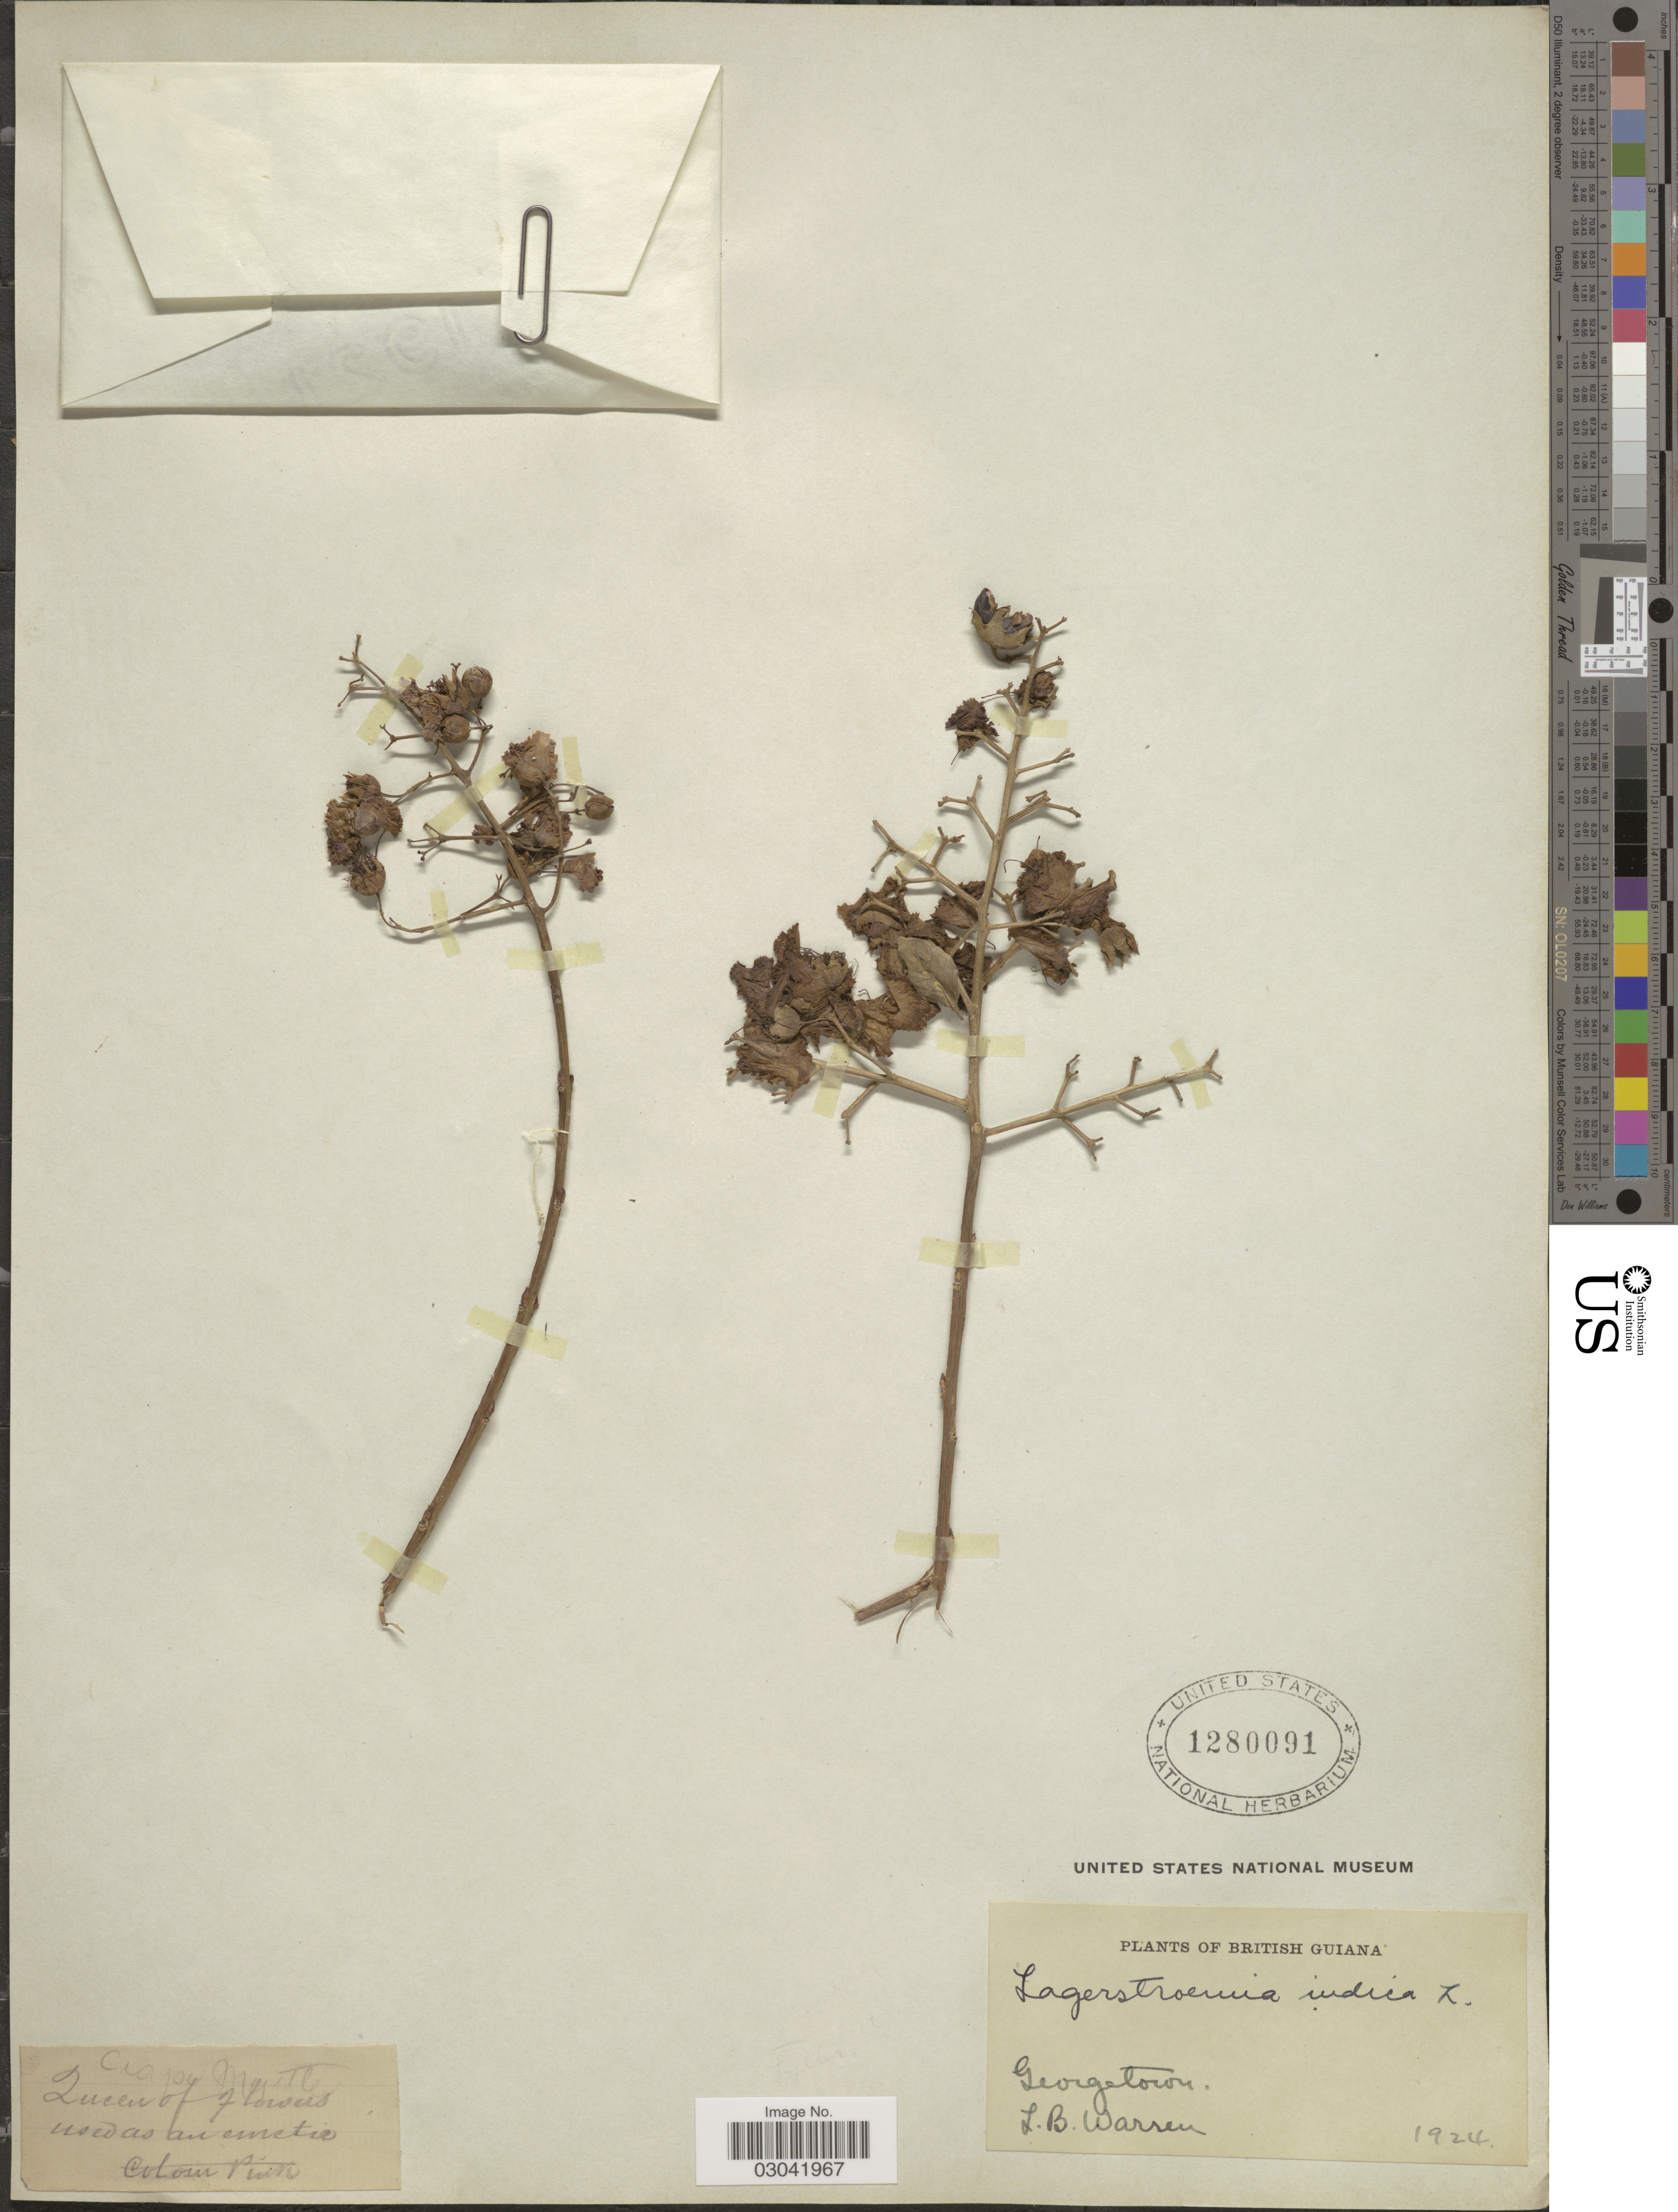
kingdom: Plantae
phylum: Tracheophyta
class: Magnoliopsida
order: Myrtales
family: Lythraceae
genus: Lagerstroemia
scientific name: Lagerstroemia indica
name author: L.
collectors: L. Warren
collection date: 1924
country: Guyana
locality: British Guiana, Georgetown.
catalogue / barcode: US 1280091